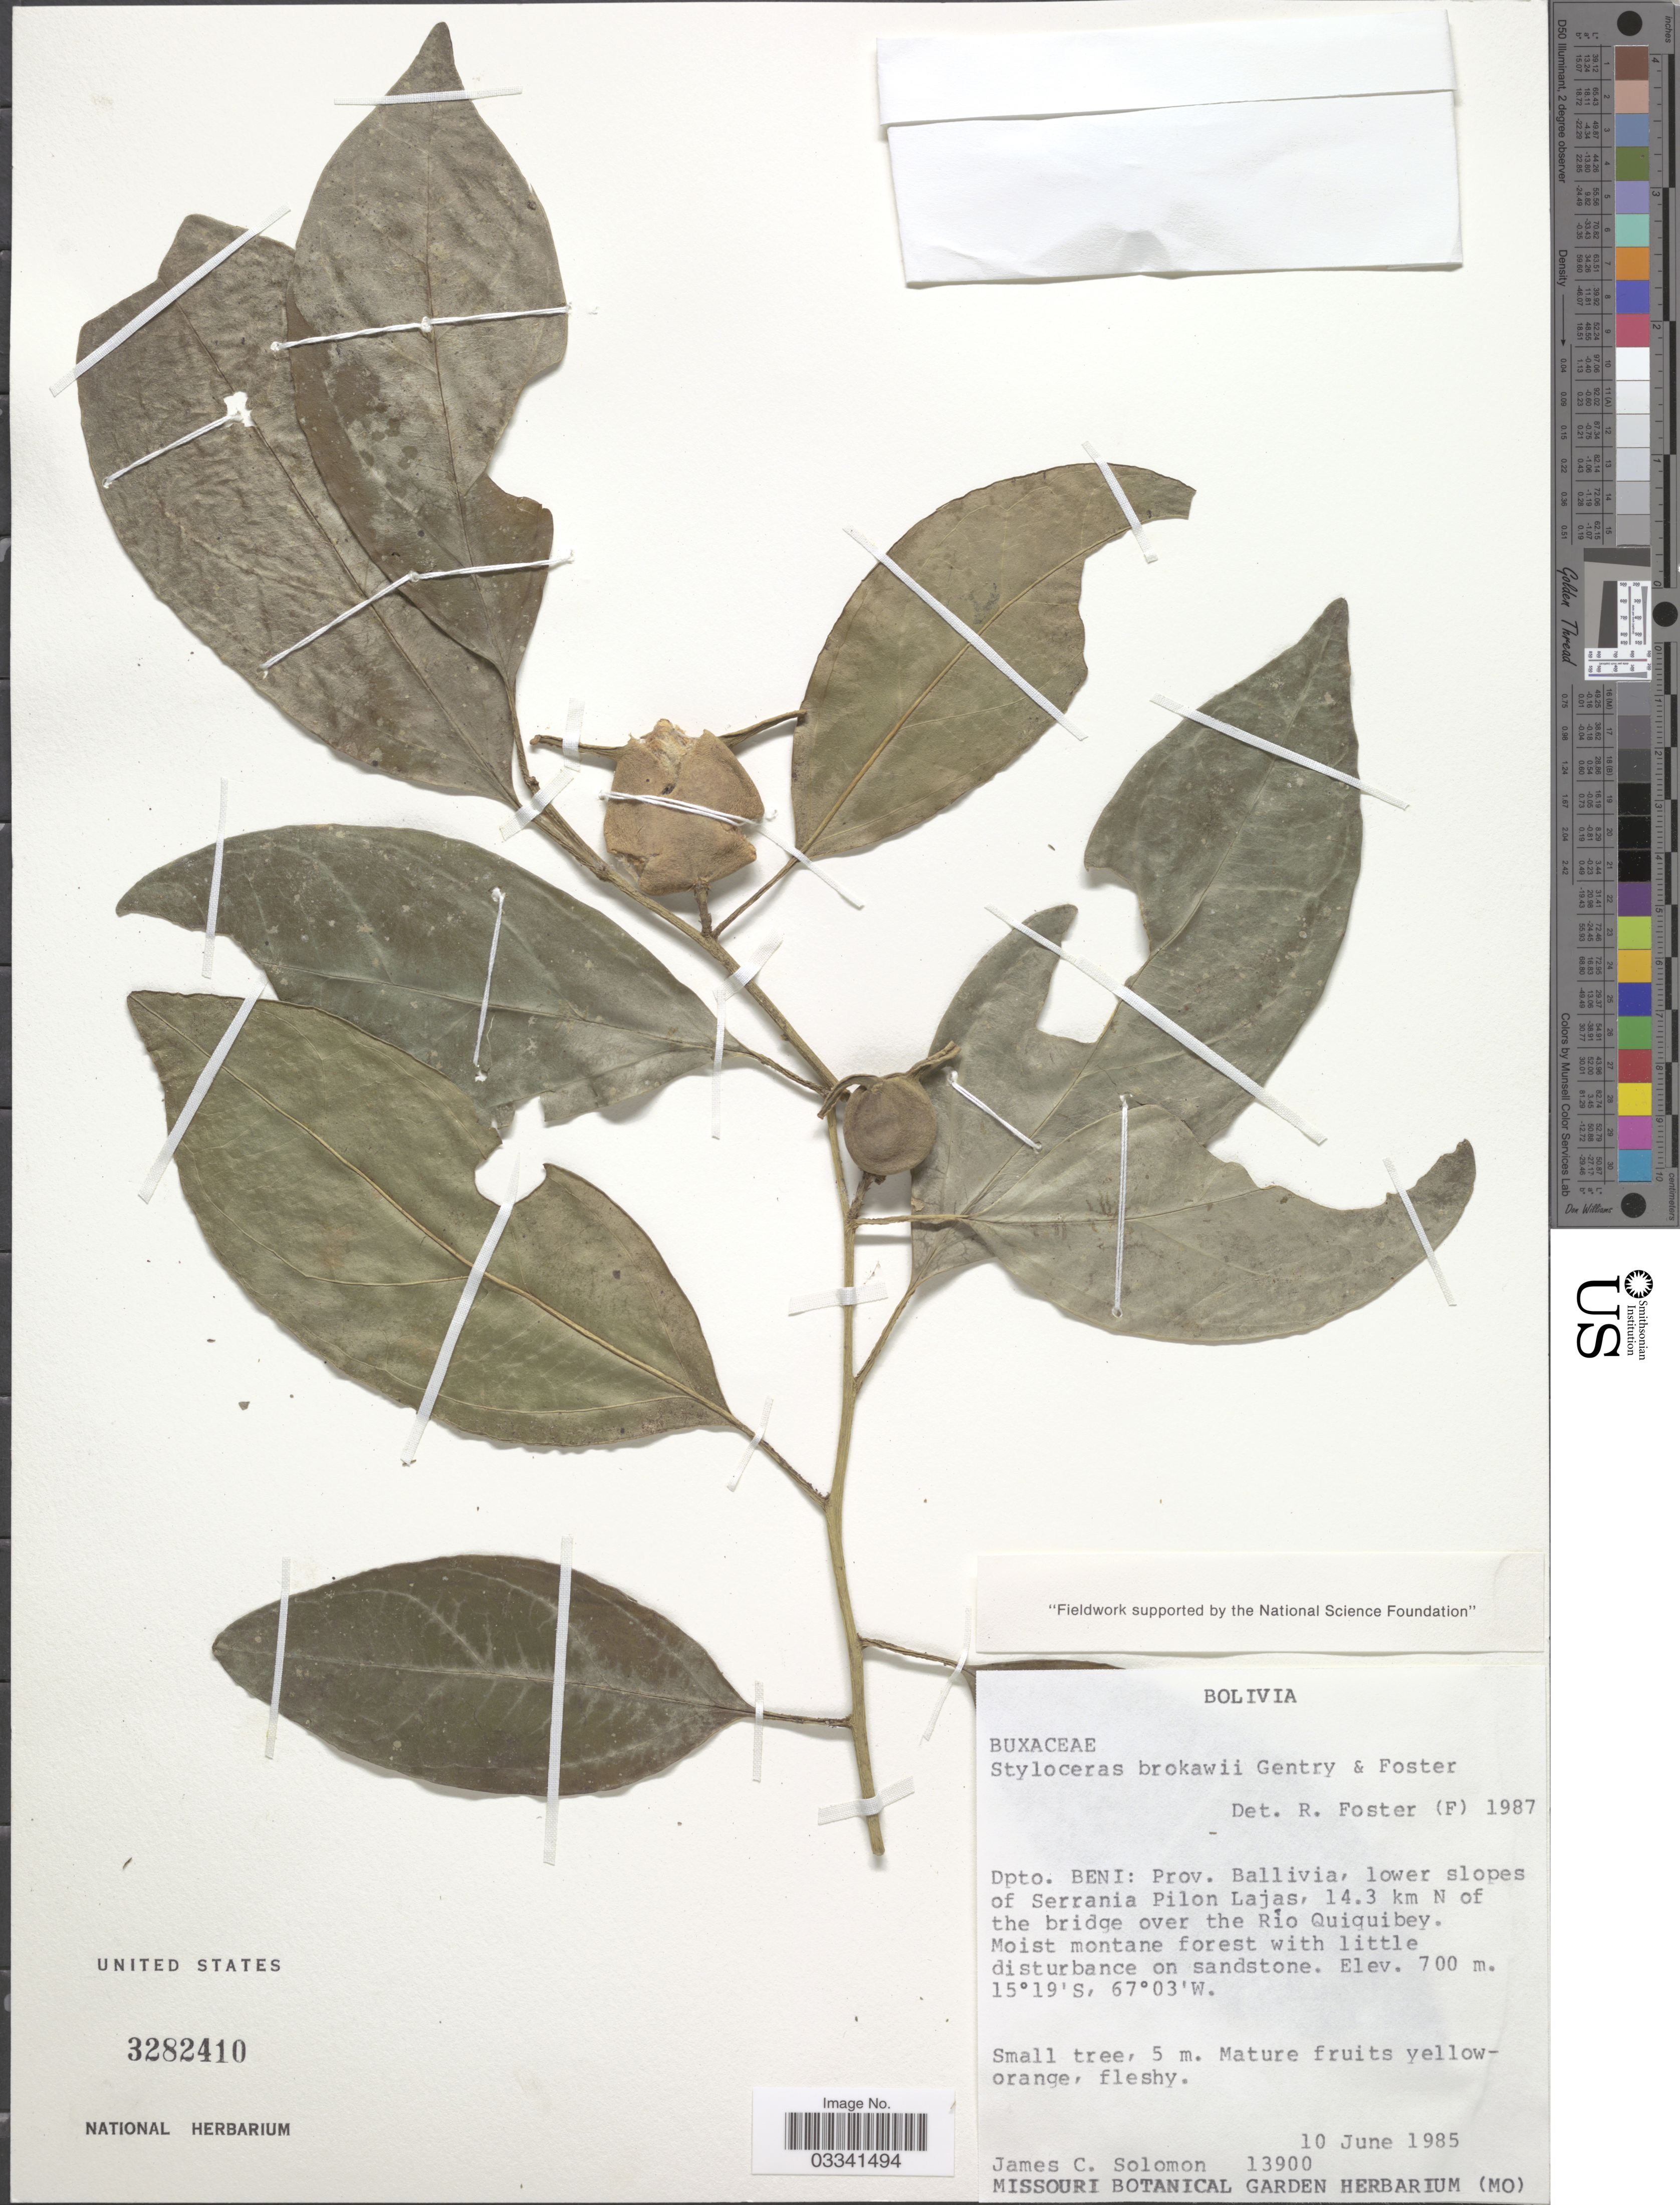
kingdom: Plantae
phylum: Tracheophyta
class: Magnoliopsida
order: Buxales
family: Buxaceae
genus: Styloceras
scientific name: Styloceras brokawii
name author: A.H. Gentry & R. B. Foster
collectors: J. C. Solomon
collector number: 13900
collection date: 1985-06-10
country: Bolivia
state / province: Beni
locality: Dpto. Beni: Prov. Ballivia, lower slopes of Serrania Pilon Lajas, 14.3 km N of the bridge over the Río Quiguibey.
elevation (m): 700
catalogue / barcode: US 3282410